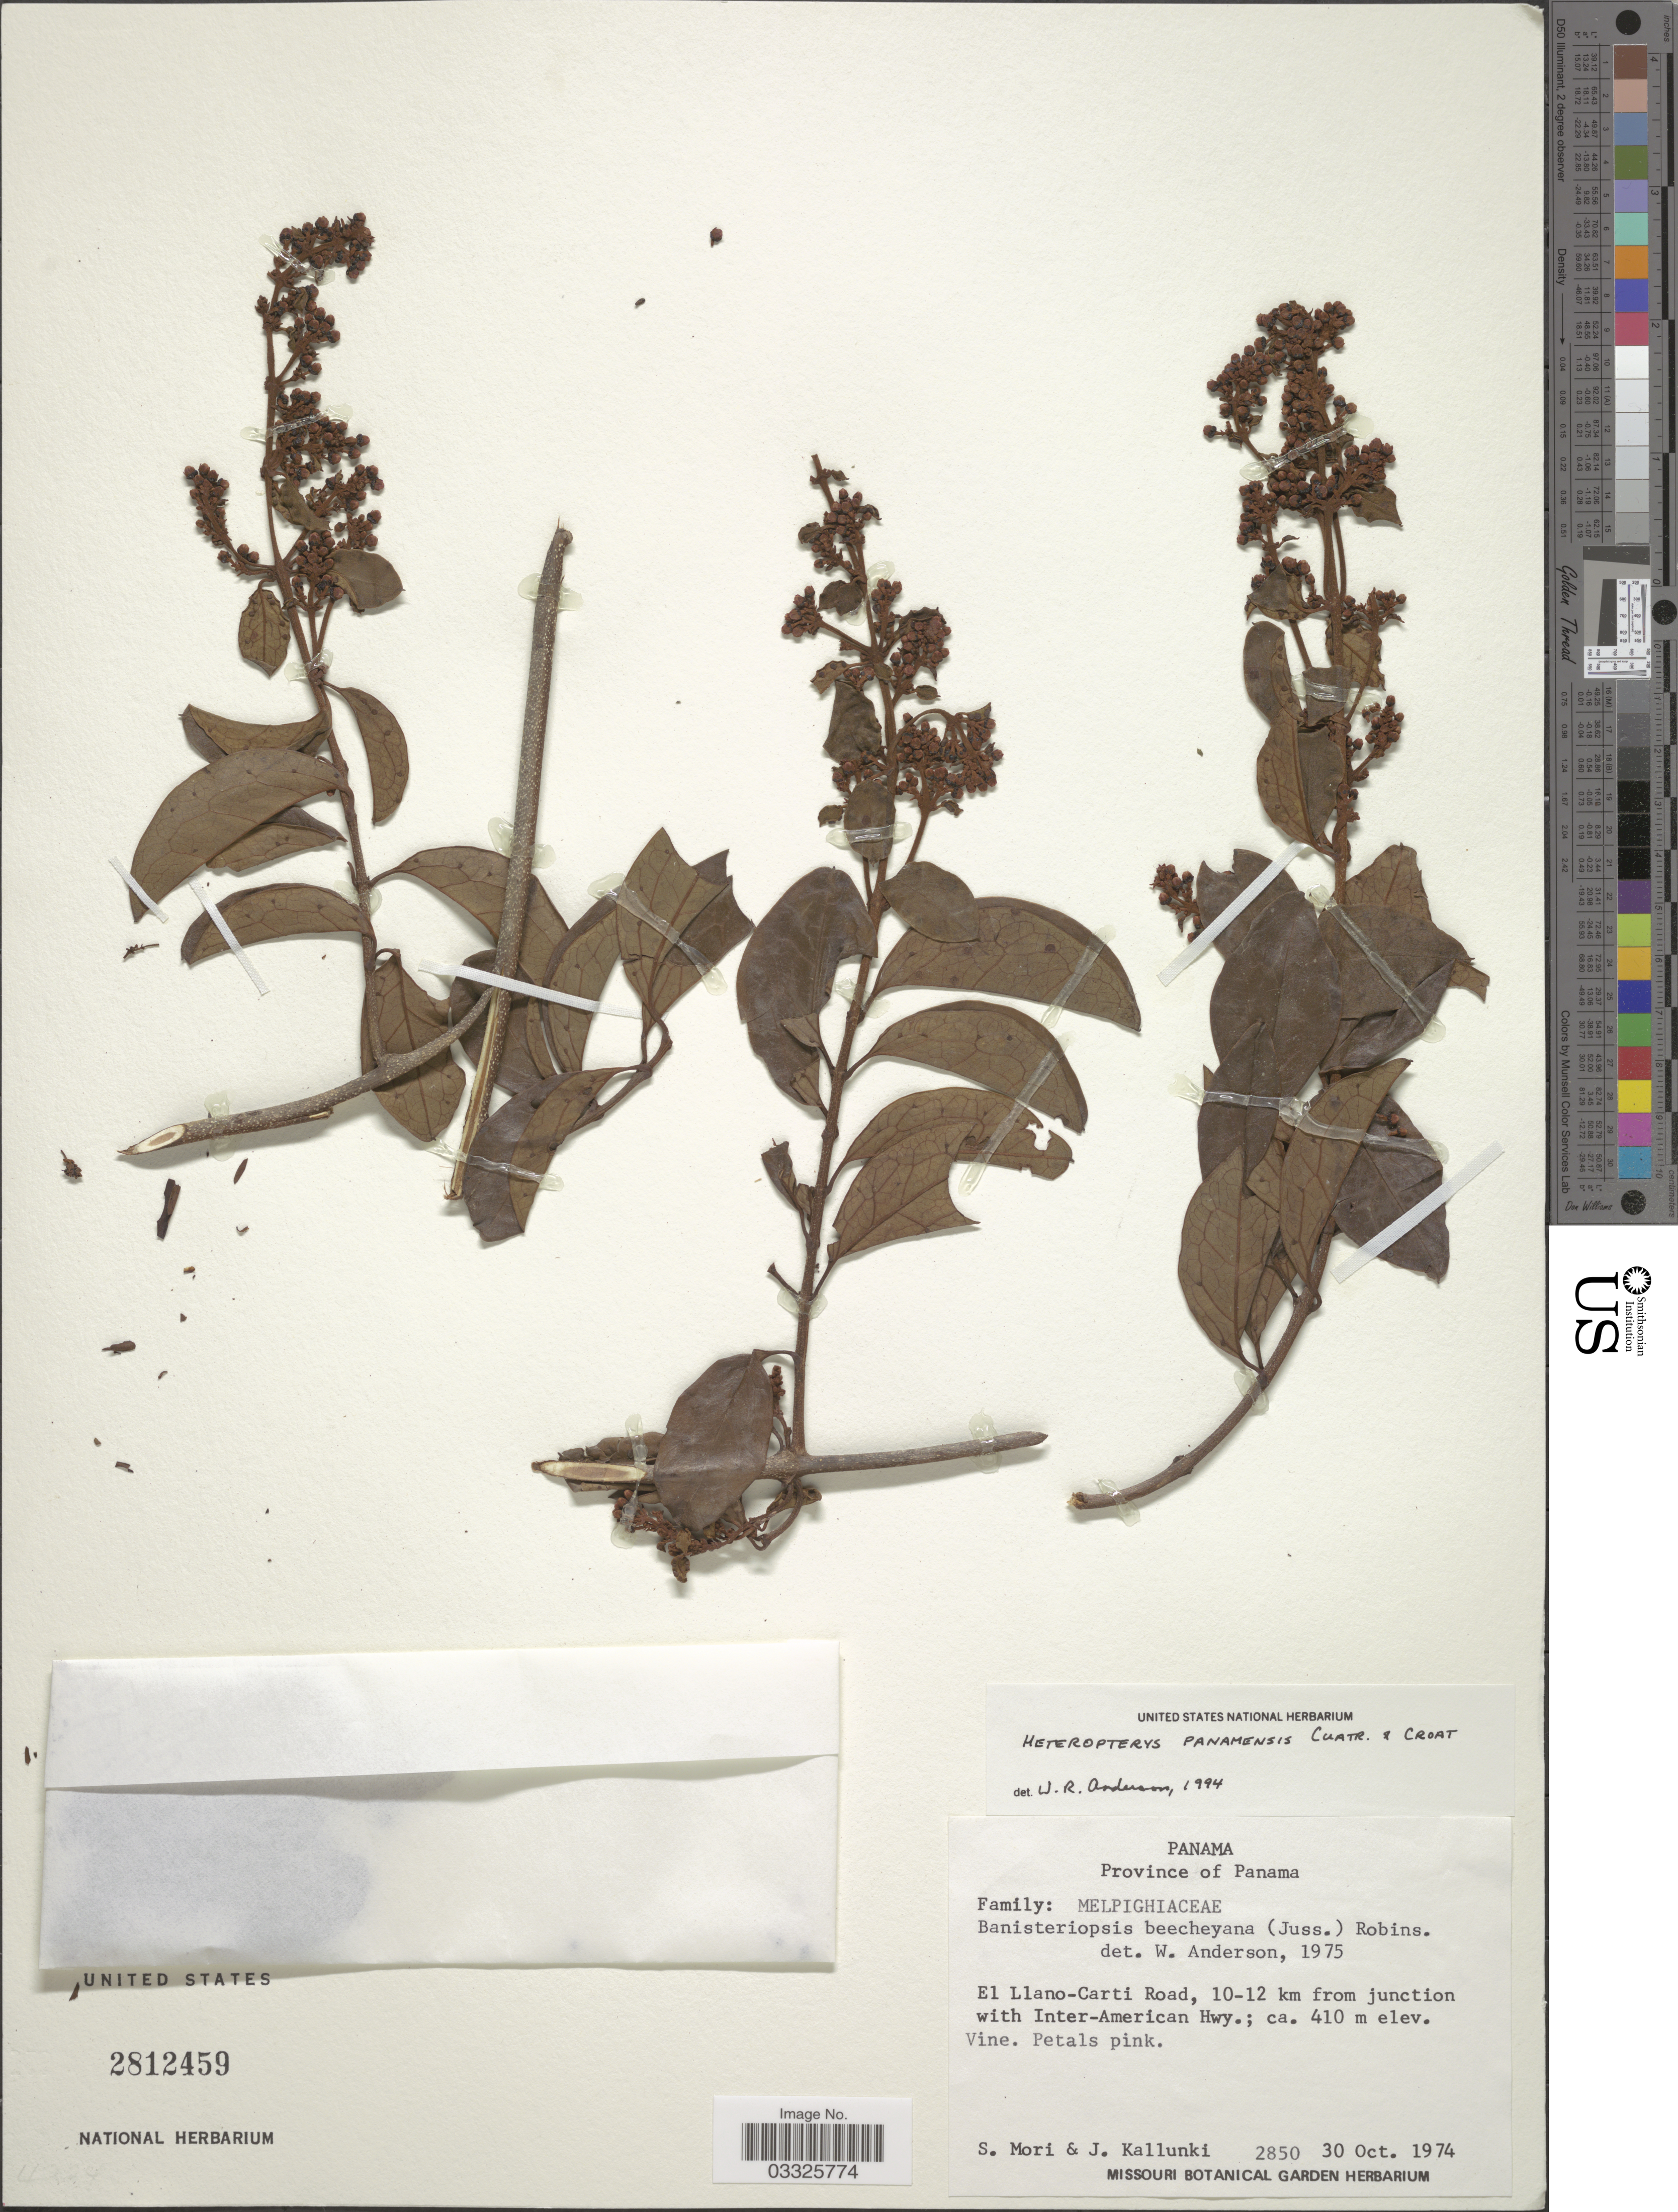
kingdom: Plantae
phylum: Tracheophyta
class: Magnoliopsida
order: Malpighiales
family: Malpighiaceae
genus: Heteropterys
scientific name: Heteropterys panamensis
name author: Cuatrec. & Croat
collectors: S. Mori & J. Kallunki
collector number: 2850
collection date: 1974-10-30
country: Panama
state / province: Panamá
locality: El Llano-Carti Road, 10-12 km from junction with Inter-American Hwy.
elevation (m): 410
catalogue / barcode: US 2812459